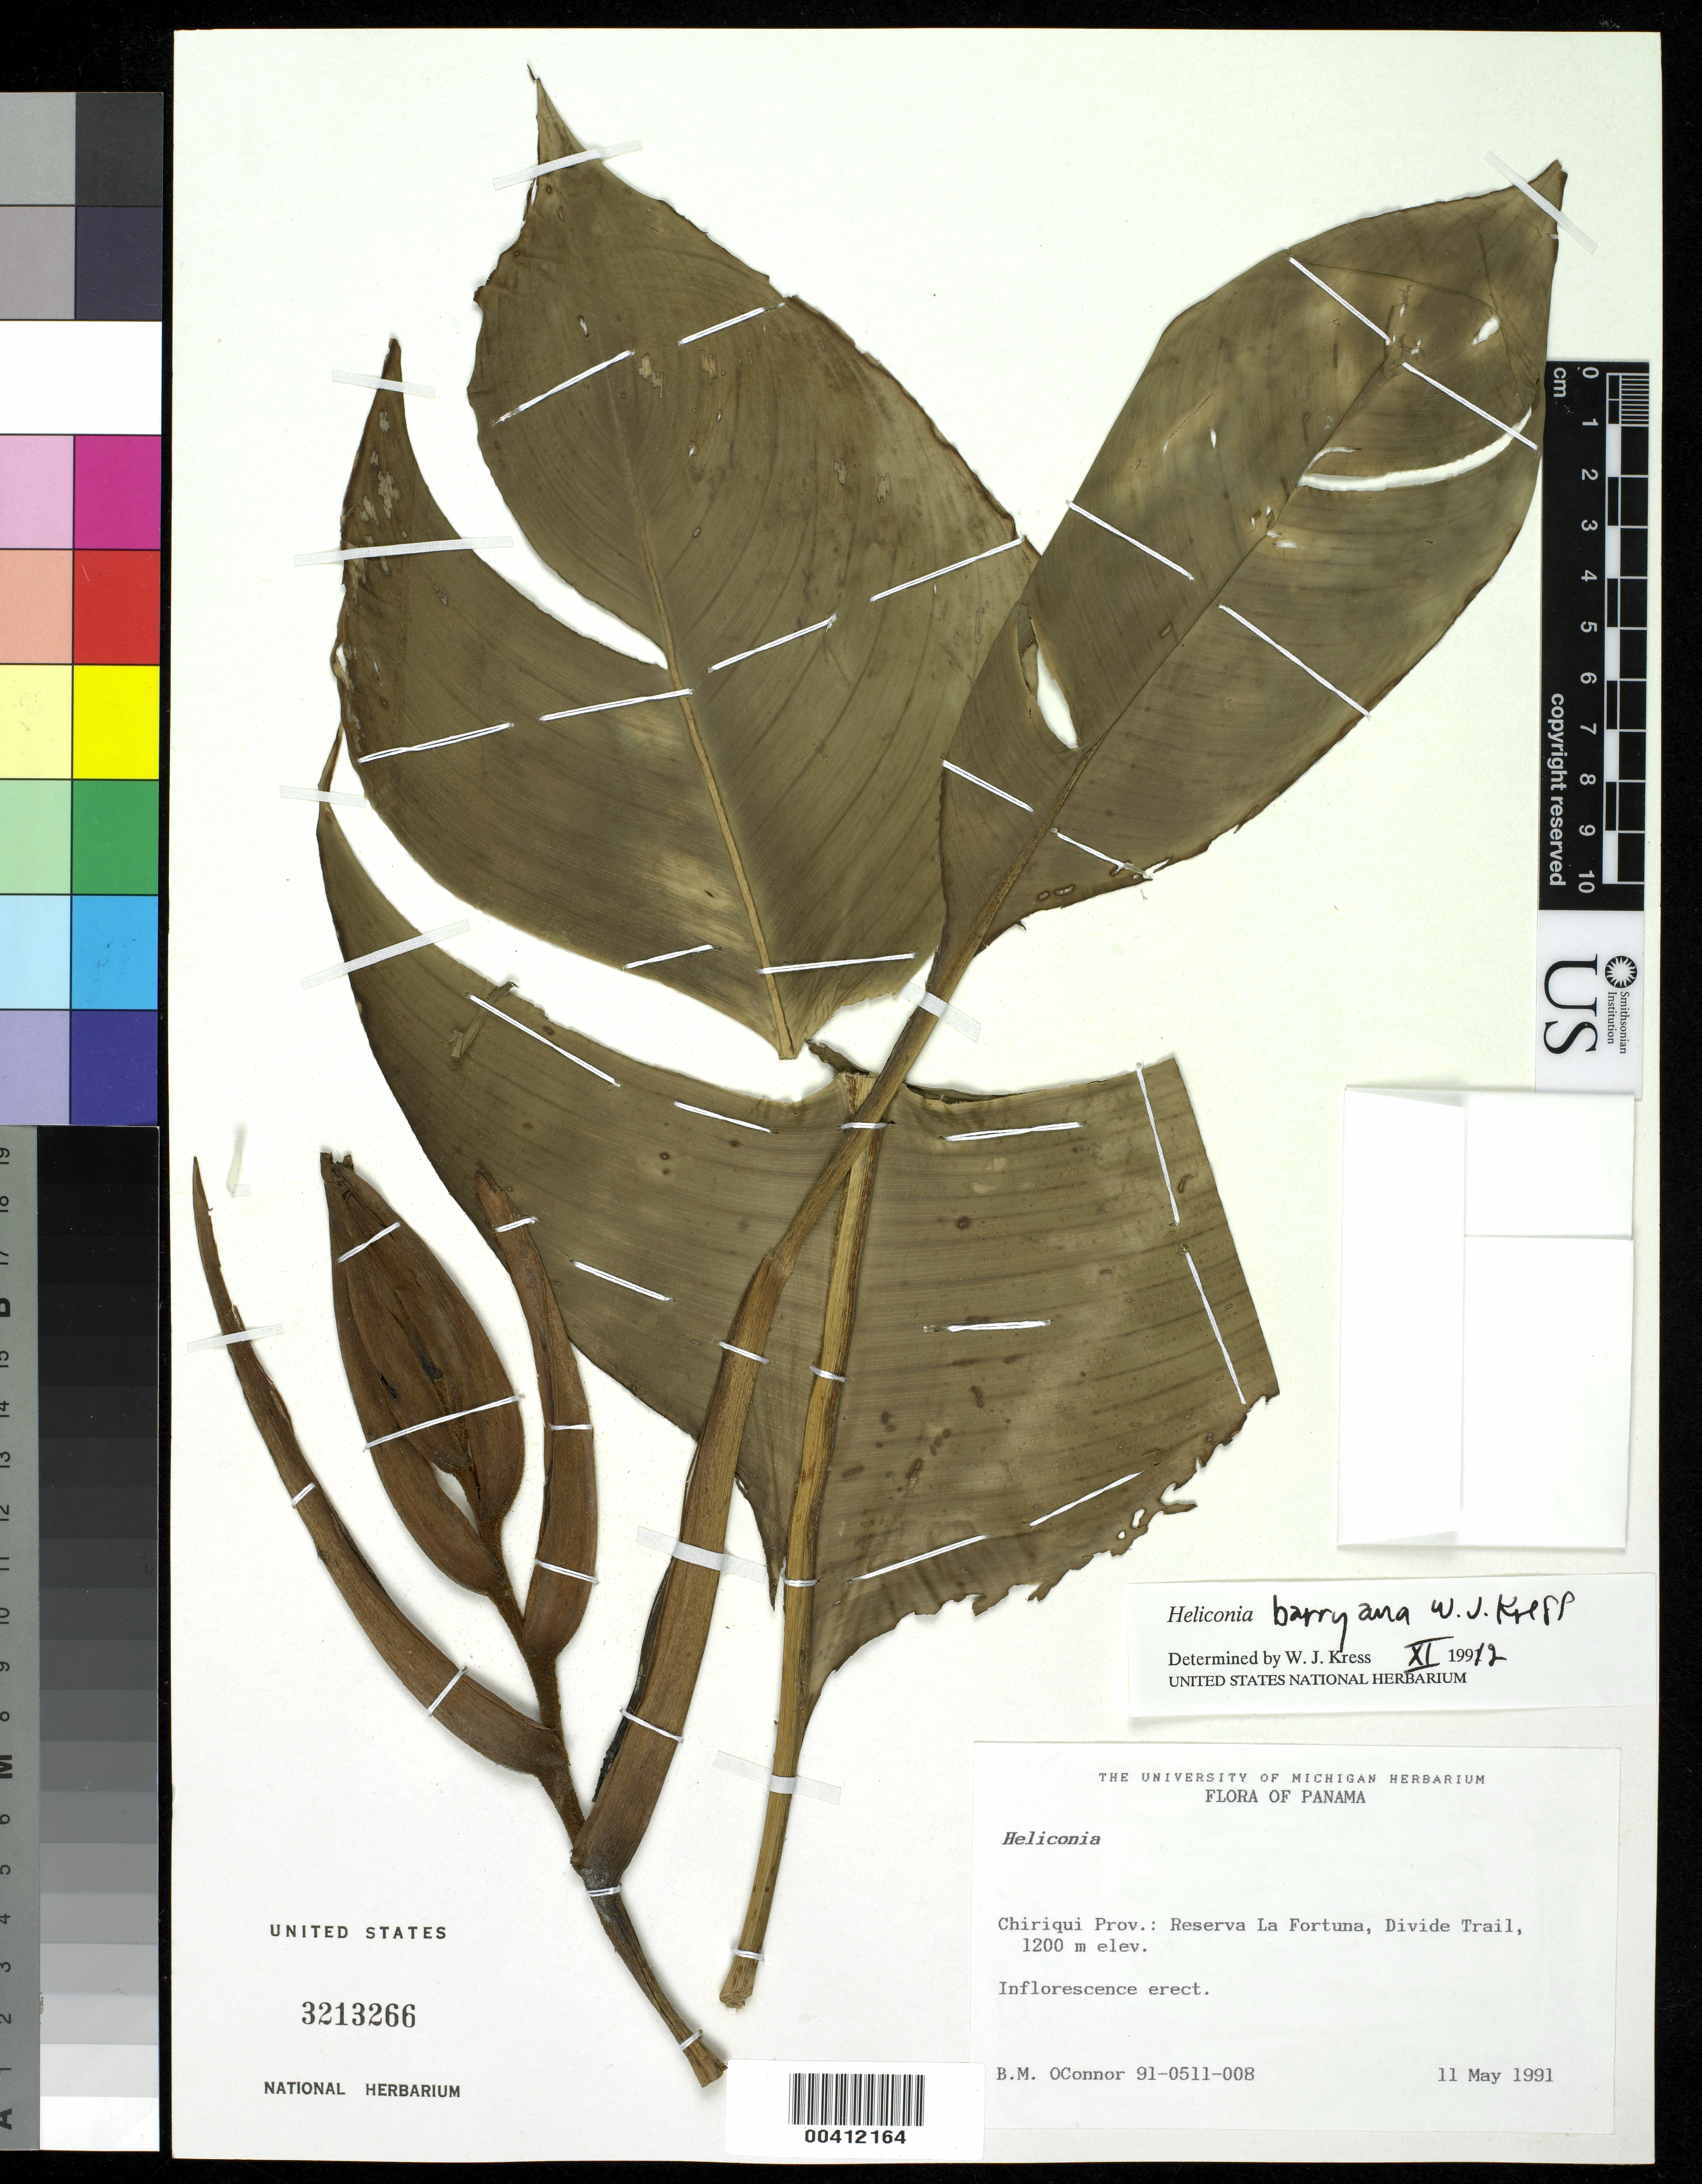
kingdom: Plantae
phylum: Tracheophyta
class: Liliopsida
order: Zingiberales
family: Heliconiaceae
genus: Heliconia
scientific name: Heliconia barryana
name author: W.J. Kress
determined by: Kress, W. J., (US), Smithsonian Institution - National Museum of Natural History (UNITED STATES)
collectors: B. O'connor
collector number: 91-0512-008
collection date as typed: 11 May 1991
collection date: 1991-05-11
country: Panama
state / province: Chiriquí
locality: Reserva la Fortuna, Divide Trail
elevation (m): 1200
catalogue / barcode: US 3213266